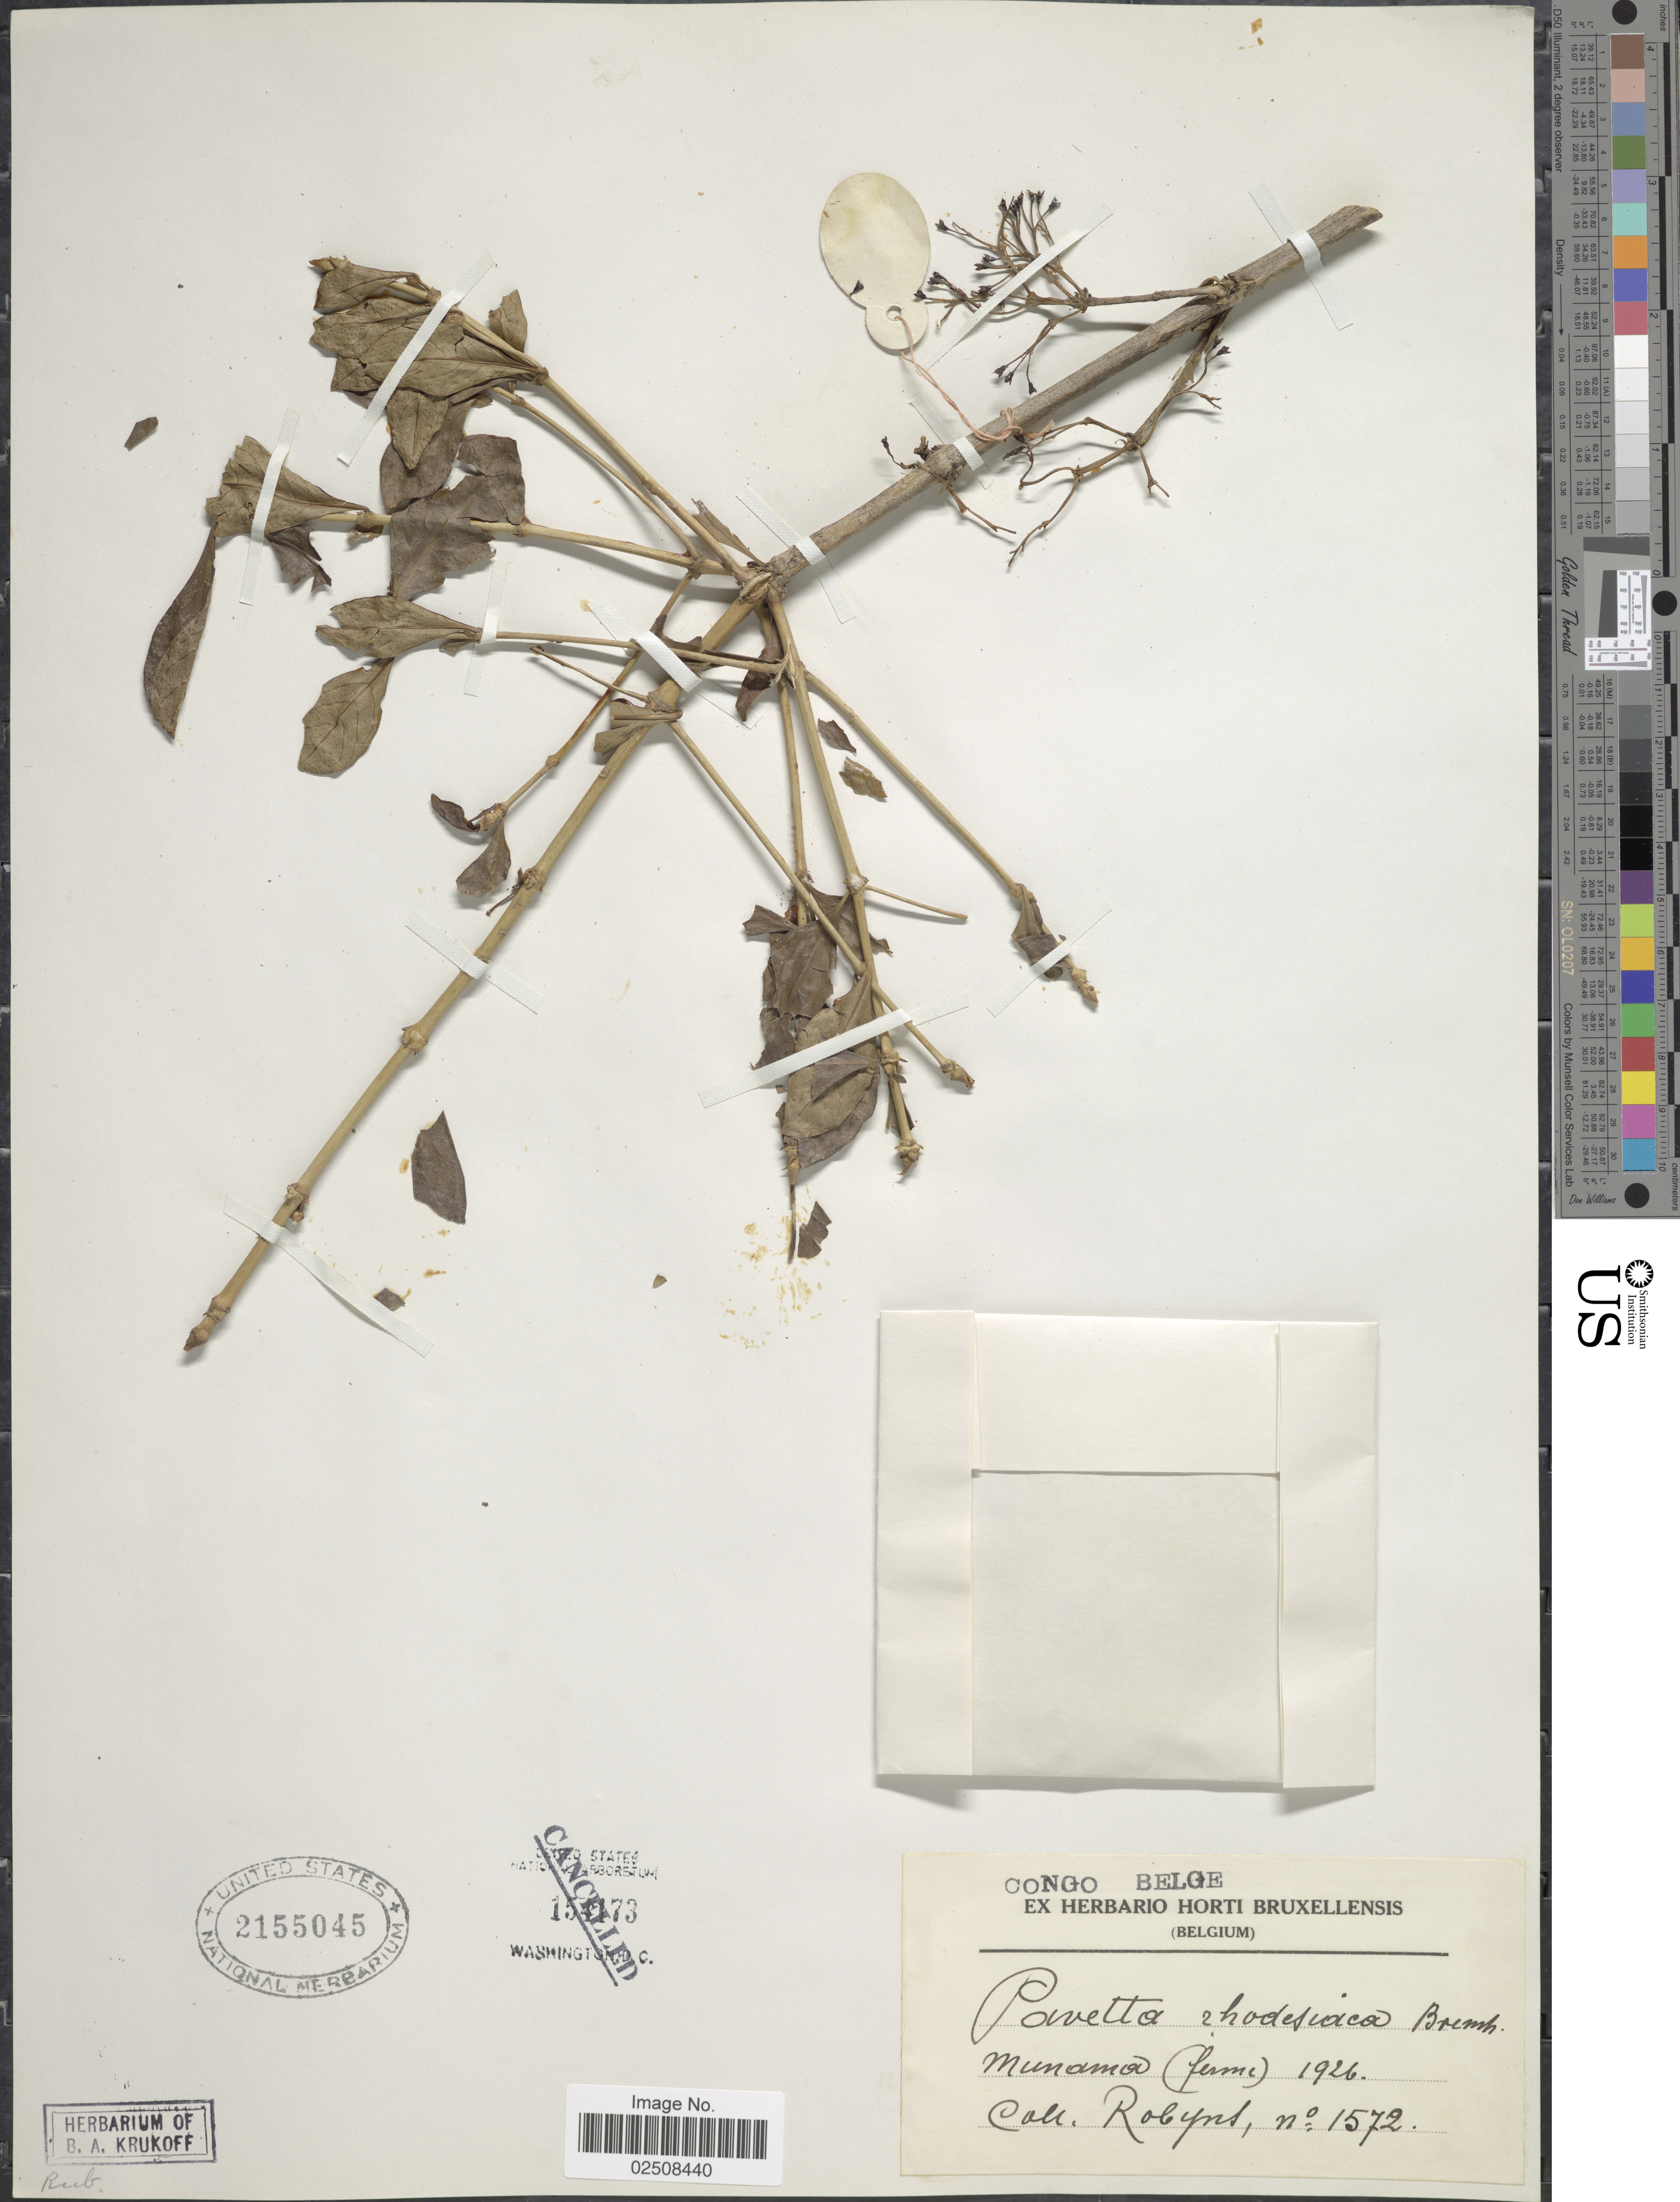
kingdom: Plantae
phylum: Tracheophyta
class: Magnoliopsida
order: Gentianales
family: Rubiaceae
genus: Pavetta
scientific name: Pavetta rhodesiaca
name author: Bremek.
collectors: -. Robyns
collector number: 1572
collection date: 1926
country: Congo, Democratic Republic of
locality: Congo Belge. Munama (ferme)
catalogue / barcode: US 2155045